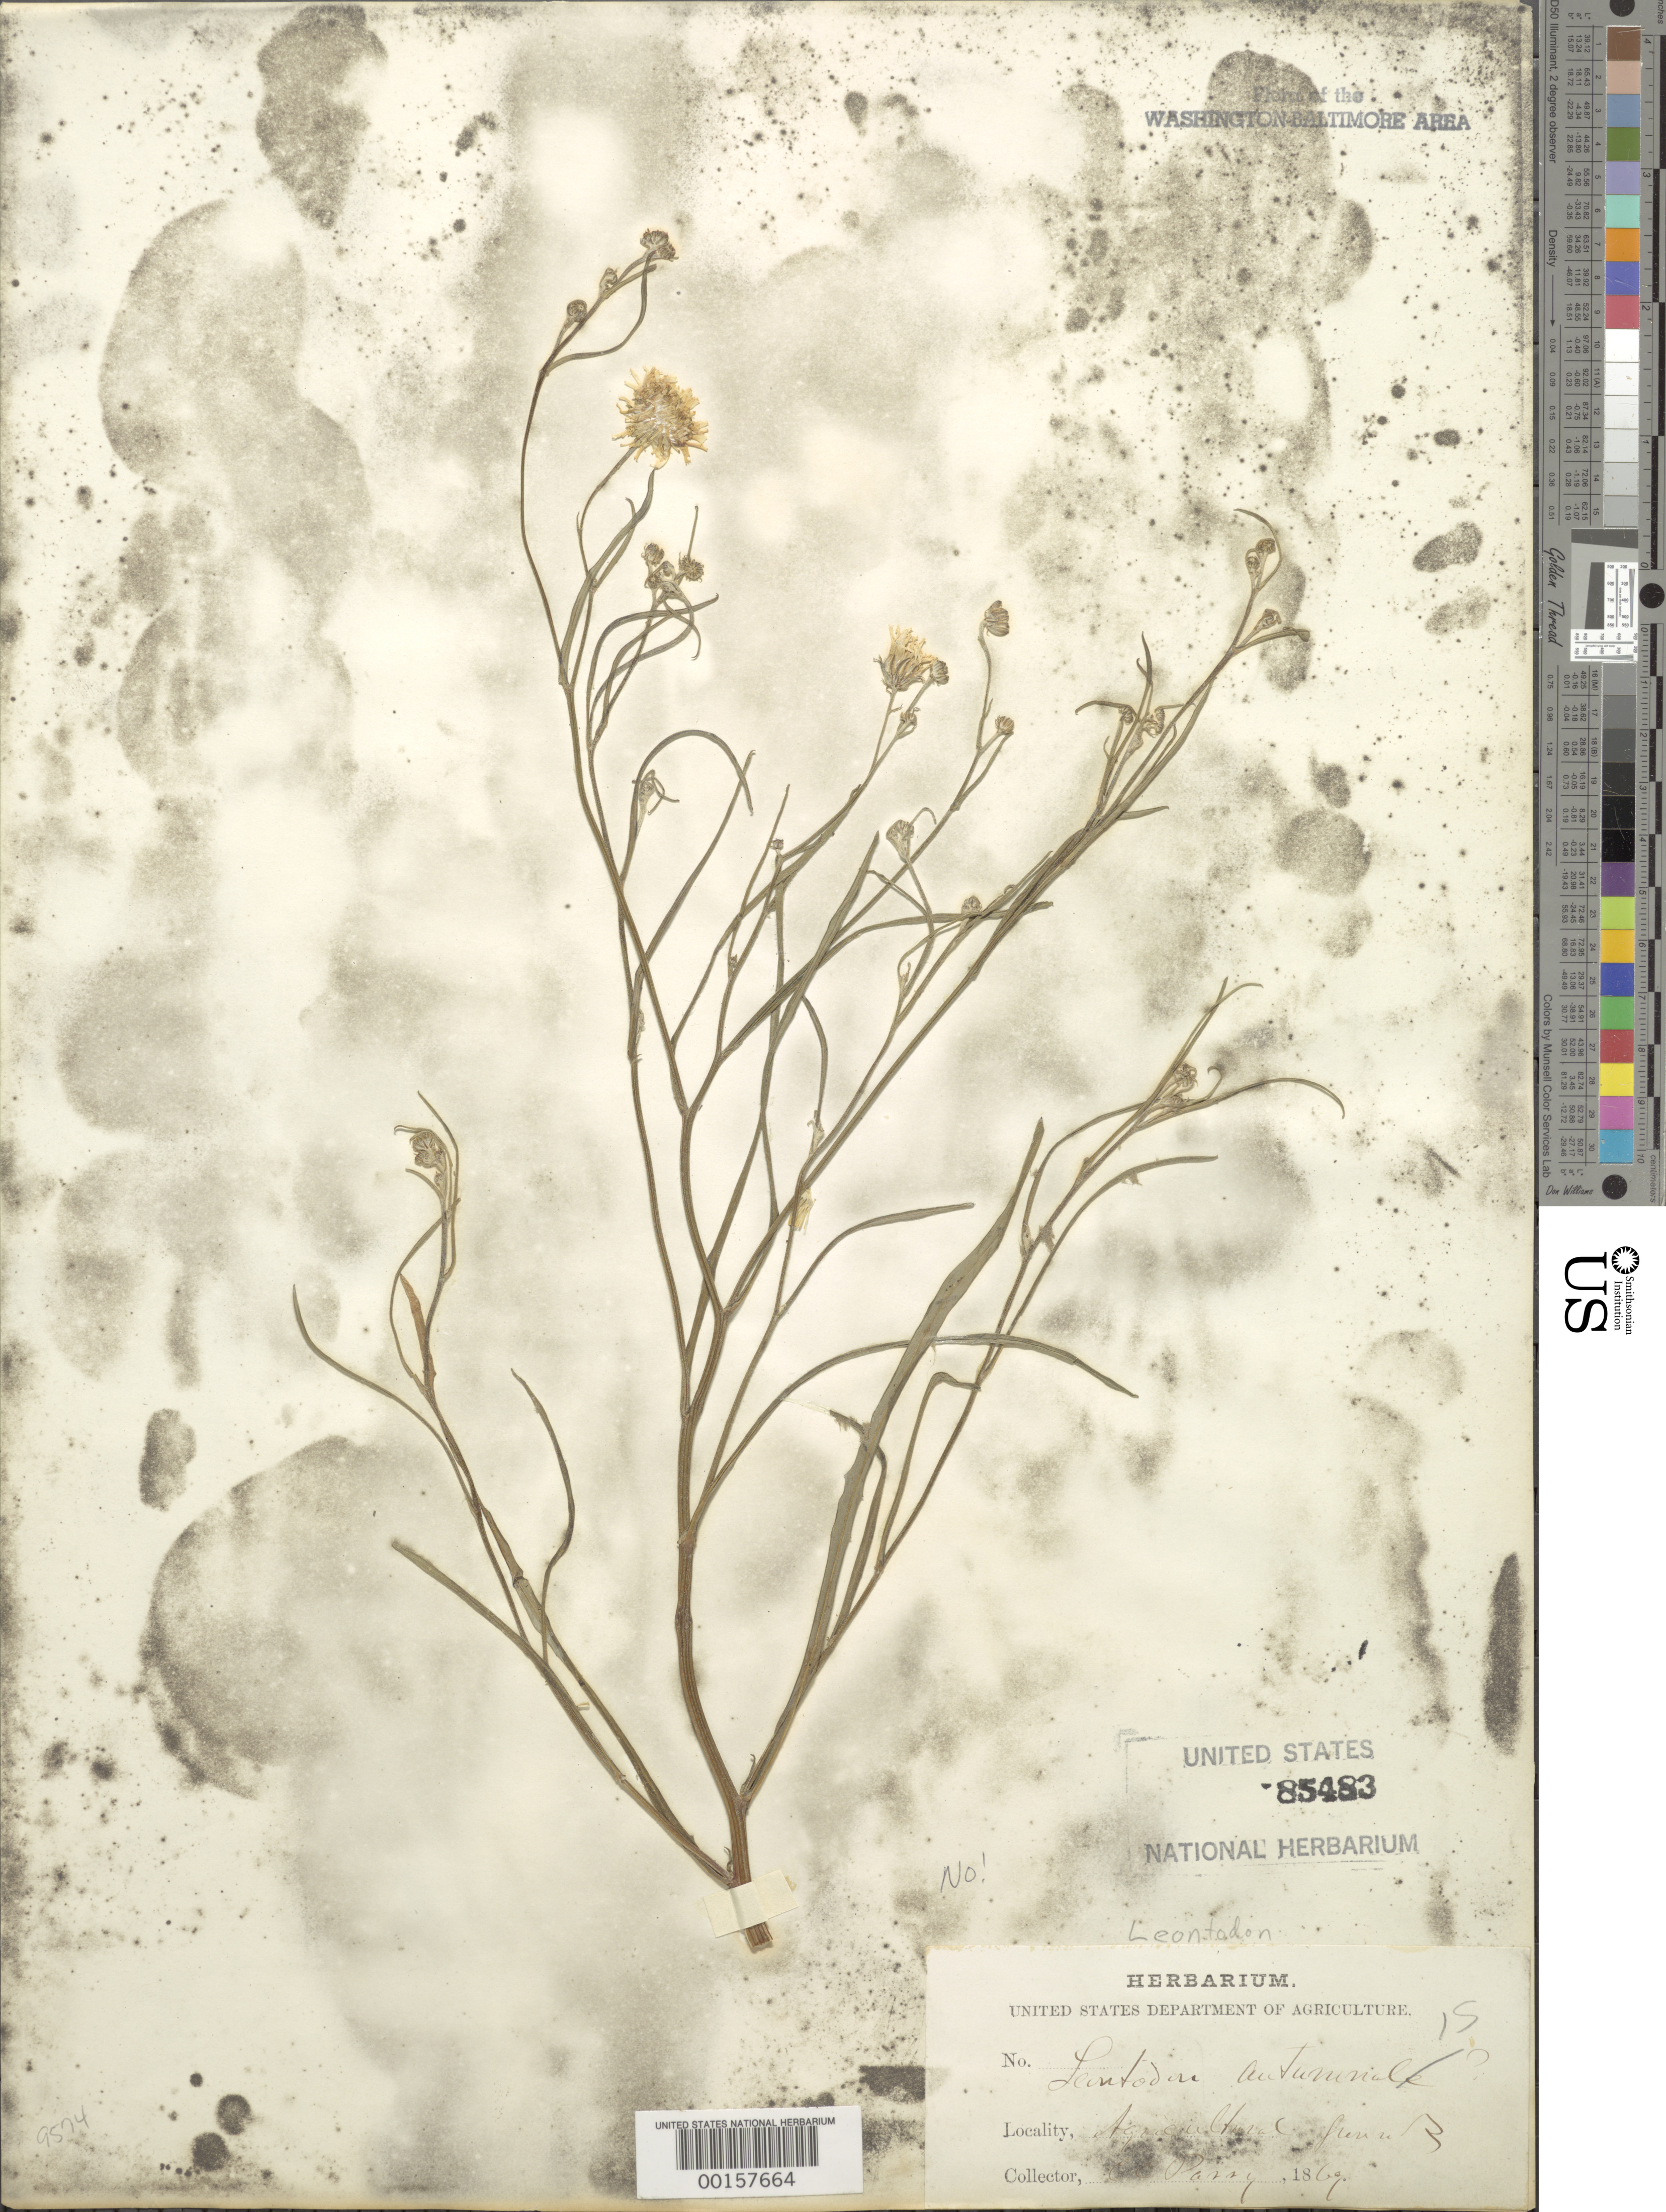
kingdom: Plantae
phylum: Tracheophyta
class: Magnoliopsida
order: Asterales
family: Asteraceae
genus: Leontodon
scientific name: Leontodon autumnalis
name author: L.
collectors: C. C. Parry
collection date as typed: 1869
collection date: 1869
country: United States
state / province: District of Columbia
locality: Agriculture grounds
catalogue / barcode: US 85483